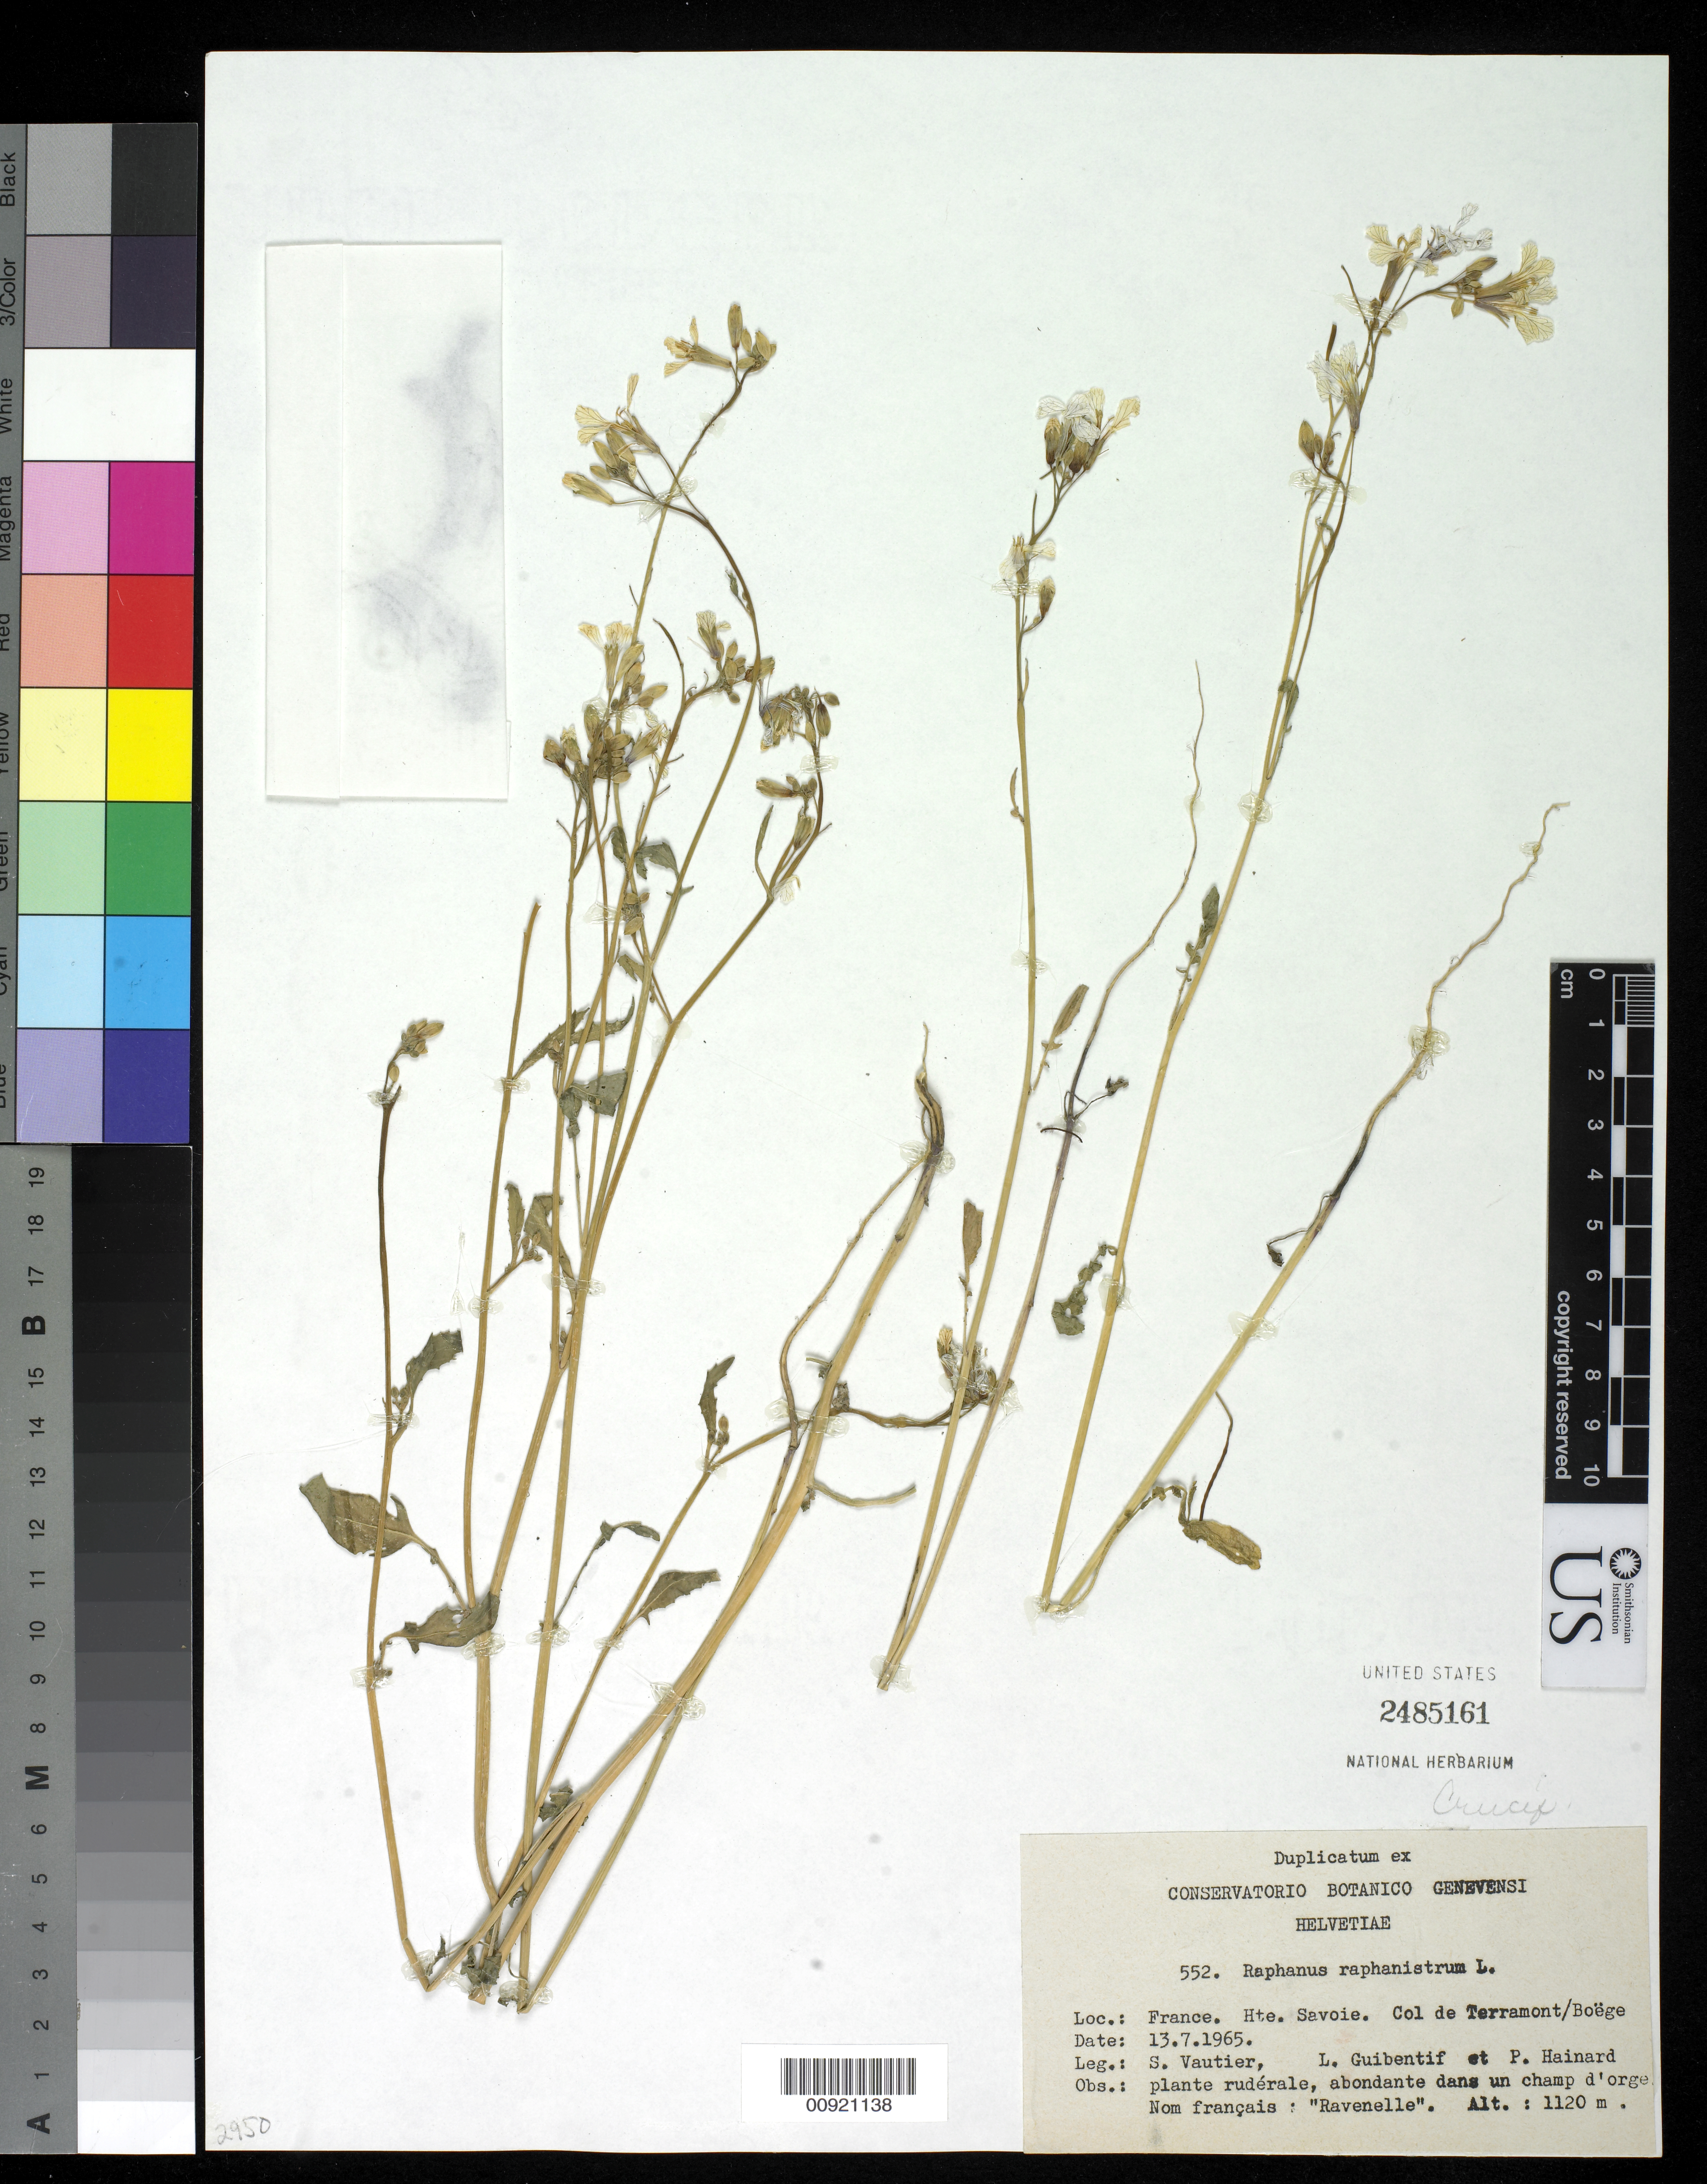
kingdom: Plantae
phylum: Tracheophyta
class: Magnoliopsida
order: Brassicales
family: Brassicaceae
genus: Raphanus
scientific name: Raphanus raphanistrum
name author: L.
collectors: S. Vautier, Guibentif, L. & P. Hainard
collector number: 552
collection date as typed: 13 Jul 1965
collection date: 1965-07-13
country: France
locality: The. Savoie. Col de Terramont/Boëge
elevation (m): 1120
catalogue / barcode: US 2485161